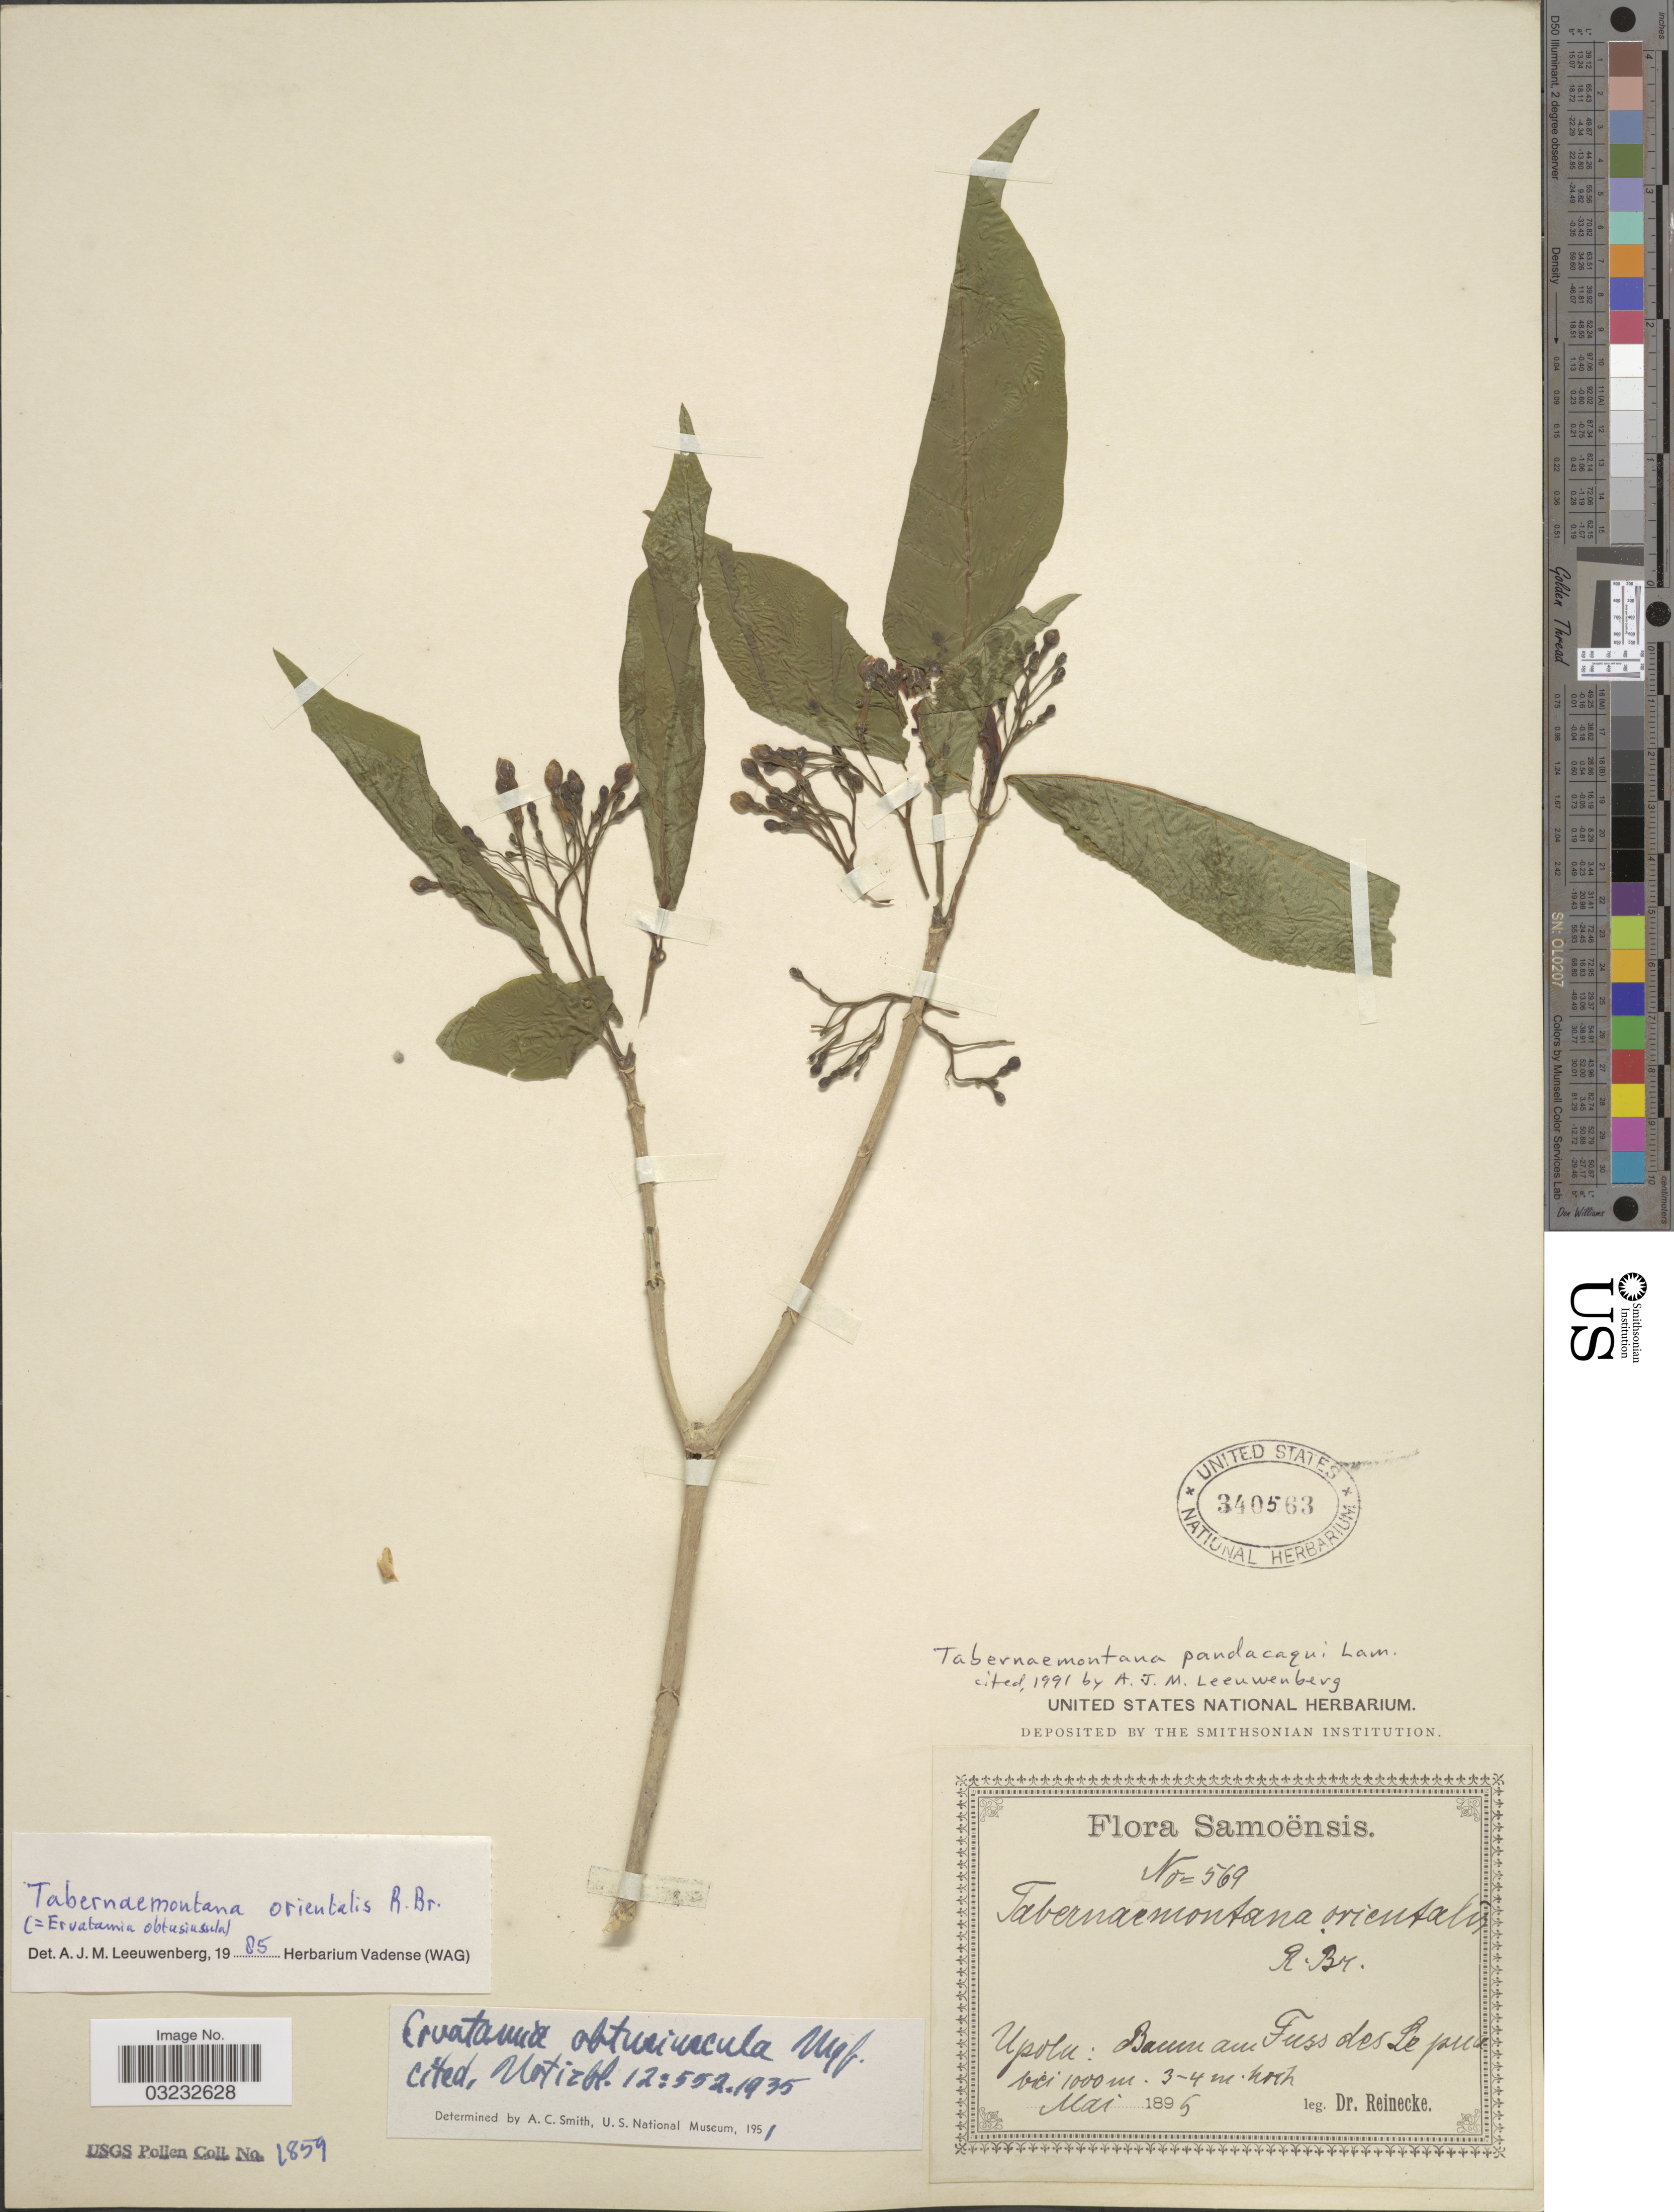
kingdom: Plantae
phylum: Tracheophyta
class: Magnoliopsida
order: Gentianales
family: Apocynaceae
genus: Tabernaemontana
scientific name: Tabernaemontana pandacaqui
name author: Poir.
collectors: -- Reinecke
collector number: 569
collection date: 1895-05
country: Samoa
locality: Upolu: Baum am Fuss des Lepua [interpreted].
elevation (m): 1000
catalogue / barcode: US 340563